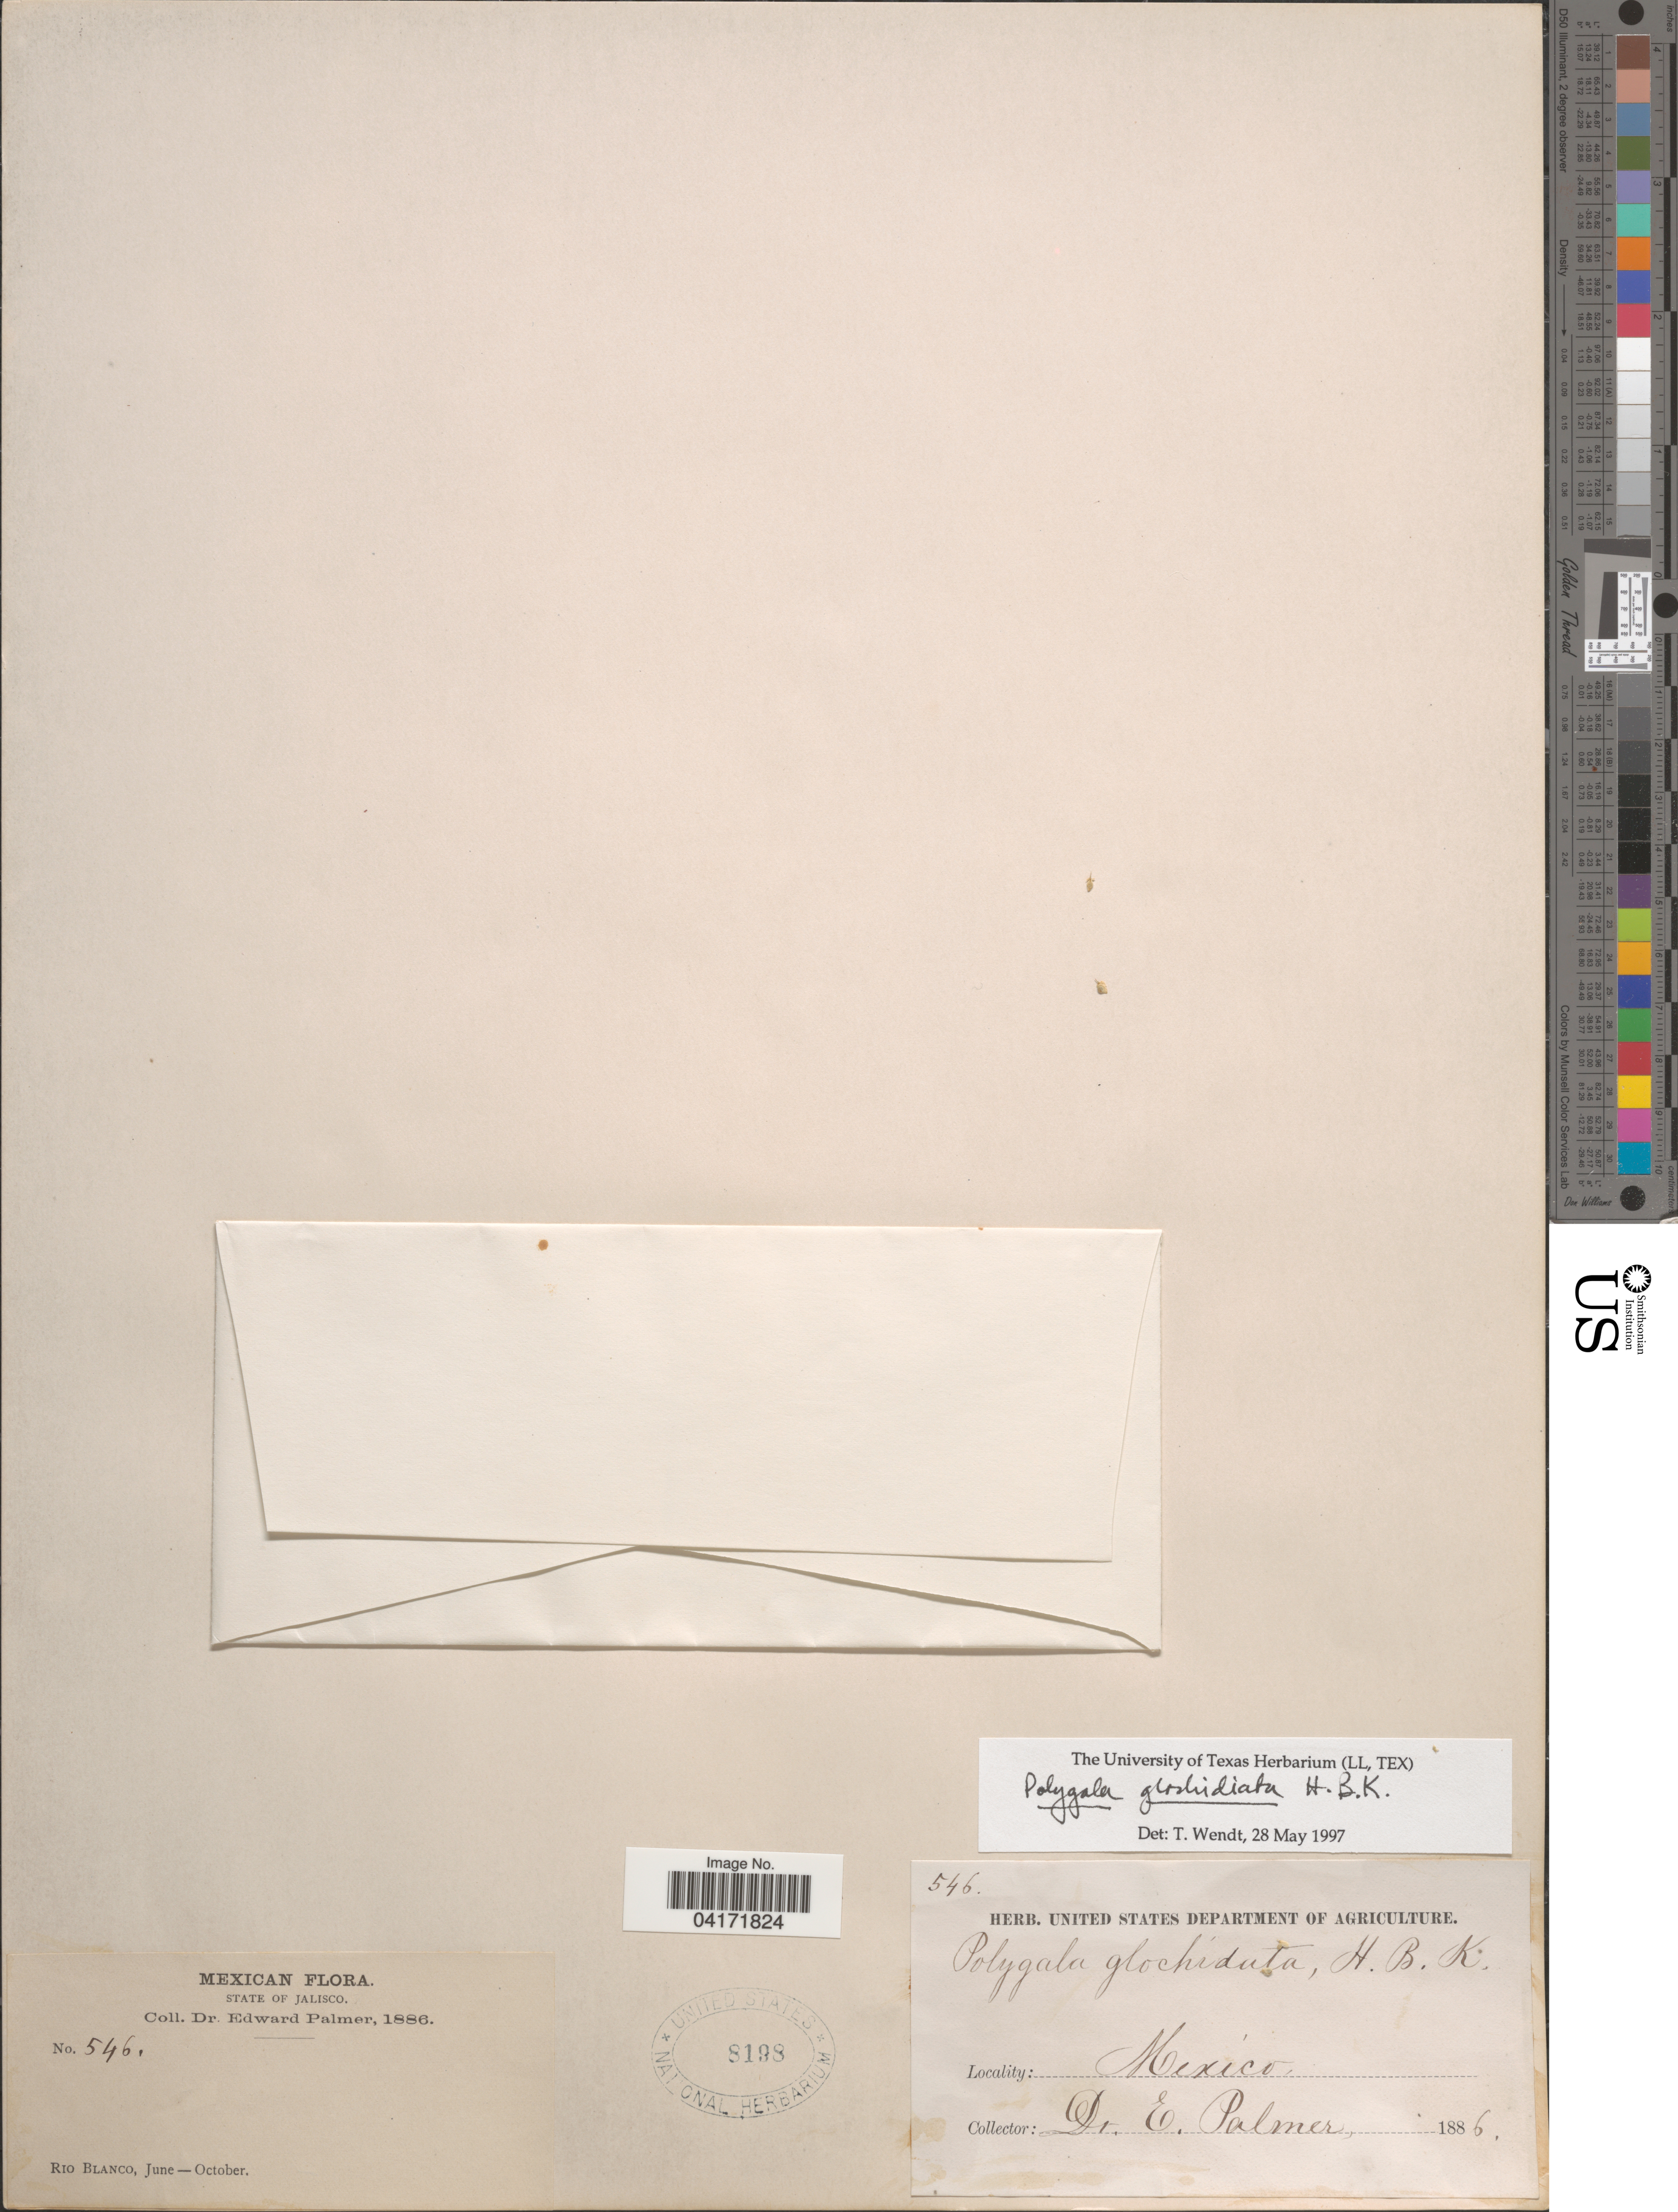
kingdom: Plantae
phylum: Tracheophyta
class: Magnoliopsida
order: Fabales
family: Polygalaceae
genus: Polygala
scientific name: Polygala glochidiata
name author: Kunth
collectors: E. Palmer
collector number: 546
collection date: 1886-06/1886-10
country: Mexico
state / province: Jalisco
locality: Rio Blanco.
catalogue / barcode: US 8198